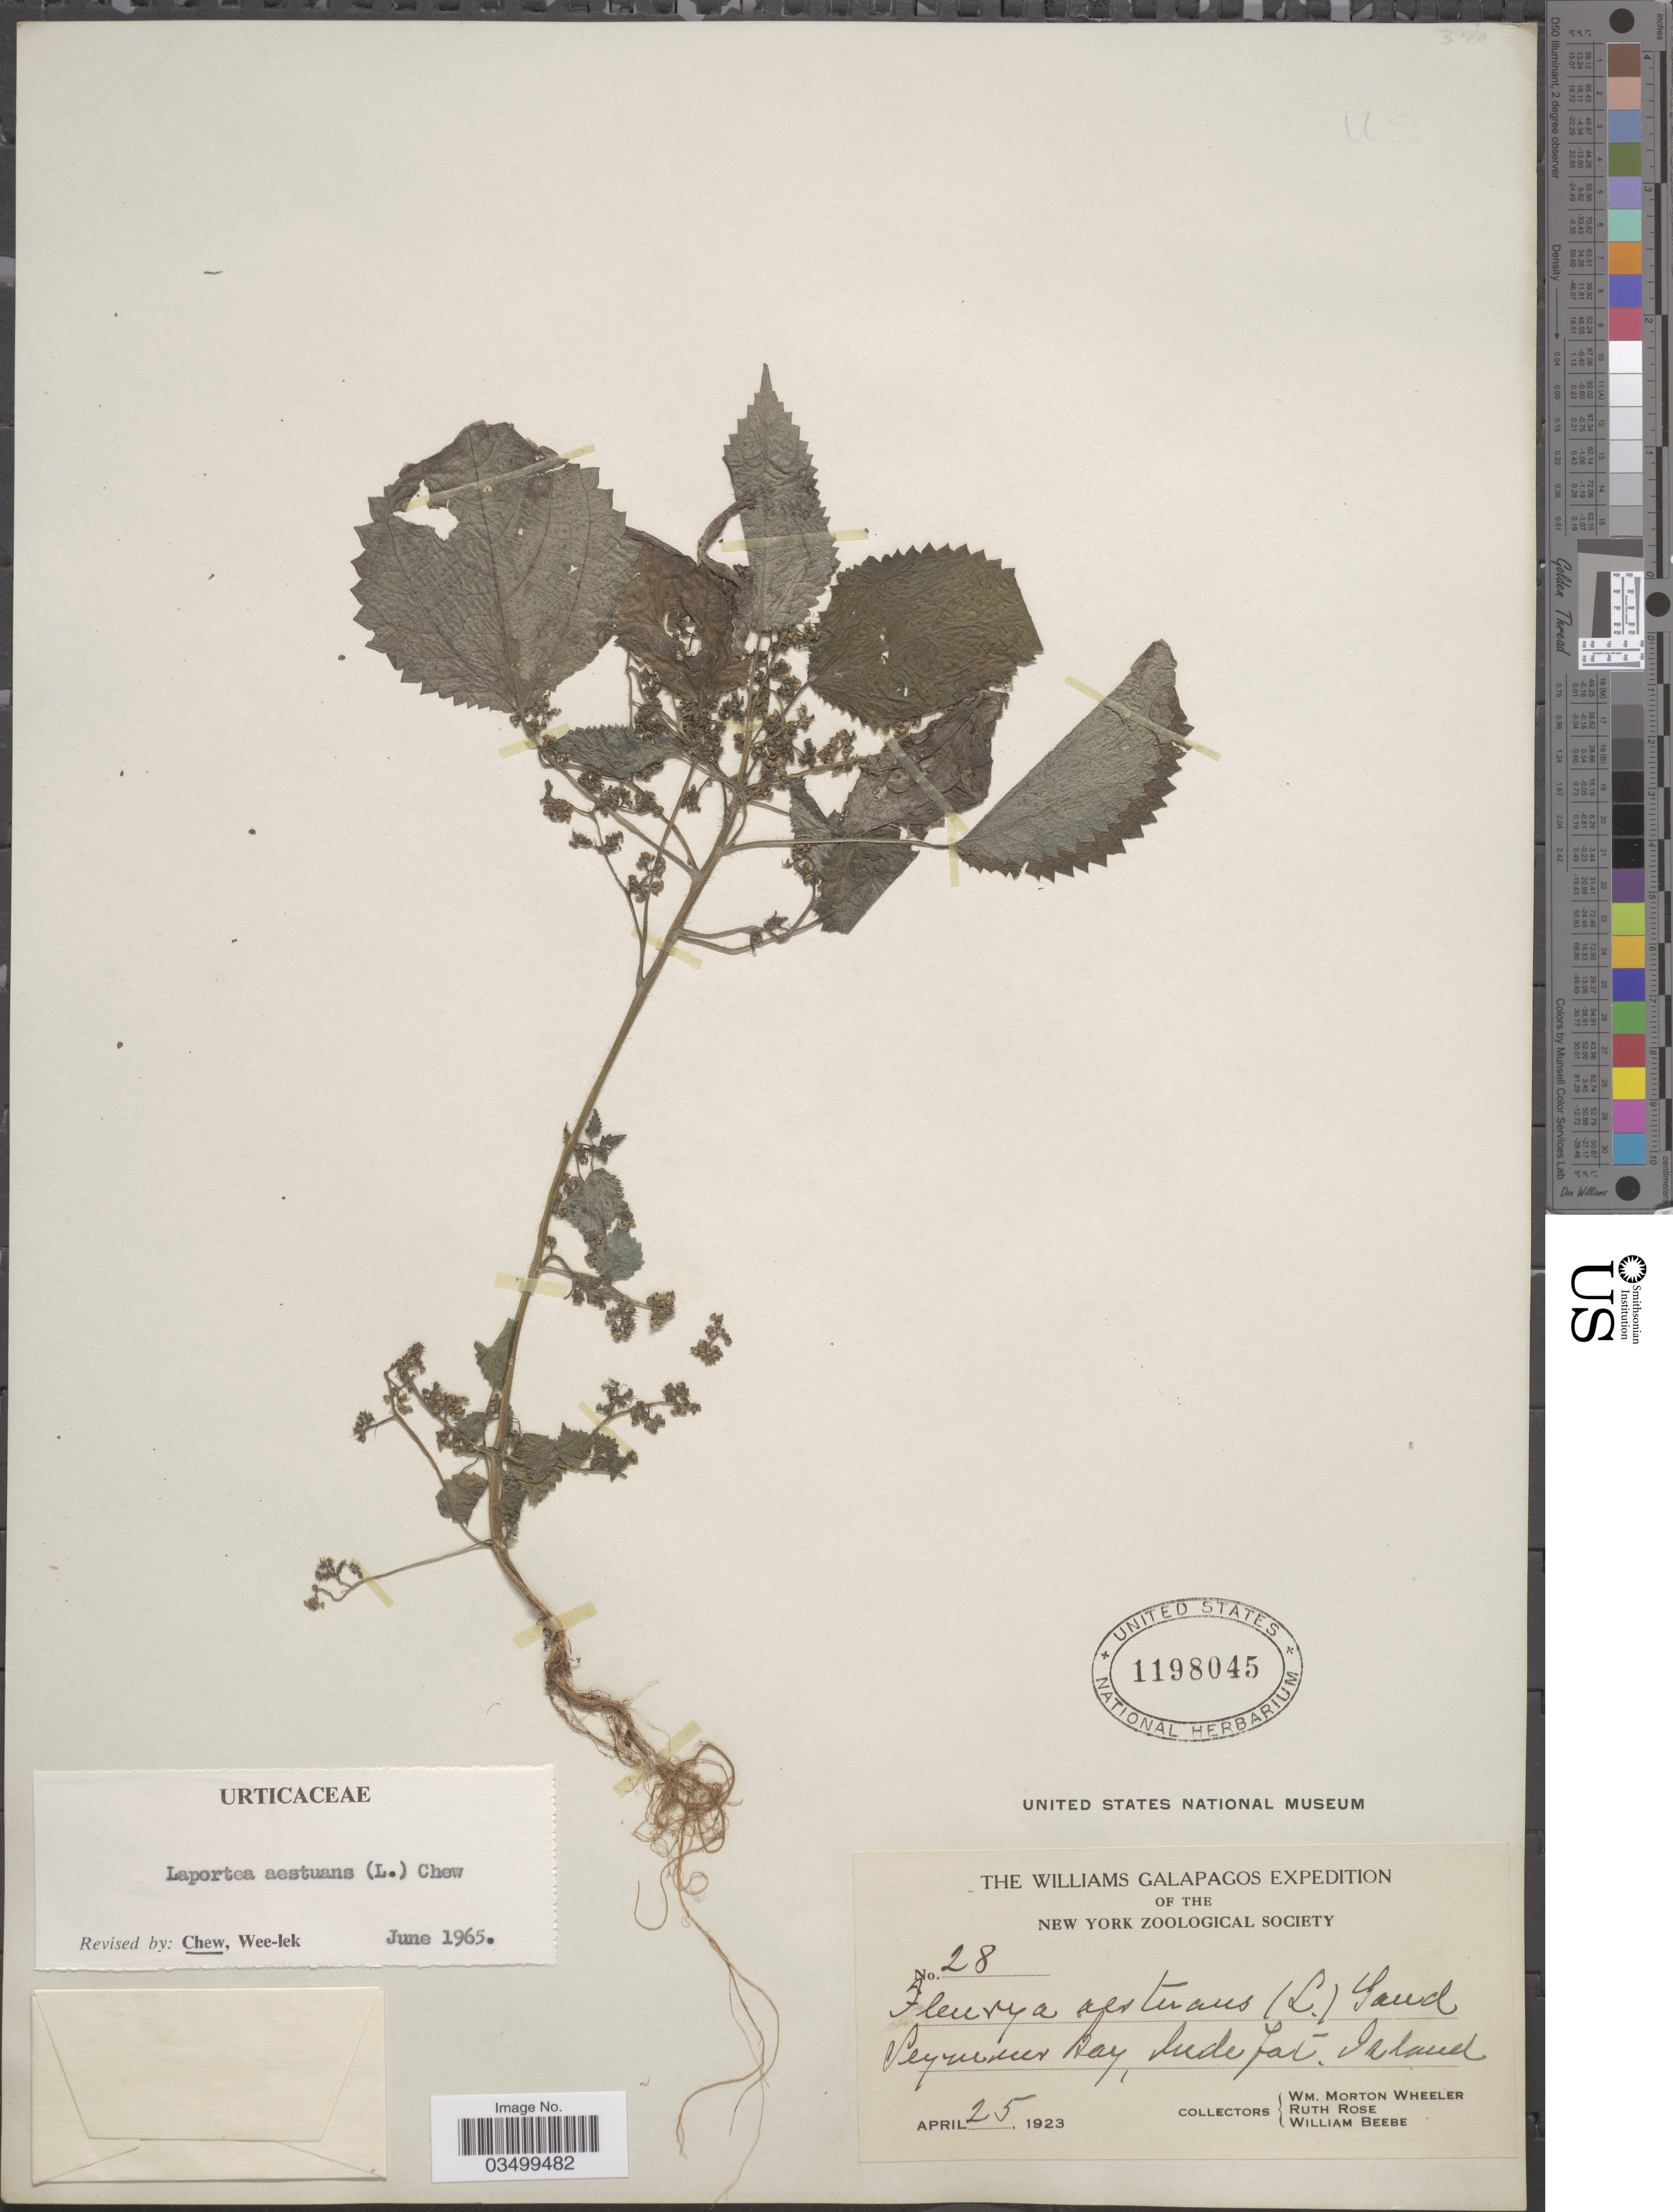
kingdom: Plantae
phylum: Tracheophyta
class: Magnoliopsida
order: Rosales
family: Urticaceae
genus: Laportea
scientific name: Laportea aestuans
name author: (L.) Chew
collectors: W. Wheeler, R. Rose & W. Beebe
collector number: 28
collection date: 1923-04-25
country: Ecuador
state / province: Colón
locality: Galapagos. Seyriver* Bay, Inde* fat. Island.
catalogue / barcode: US 1198045